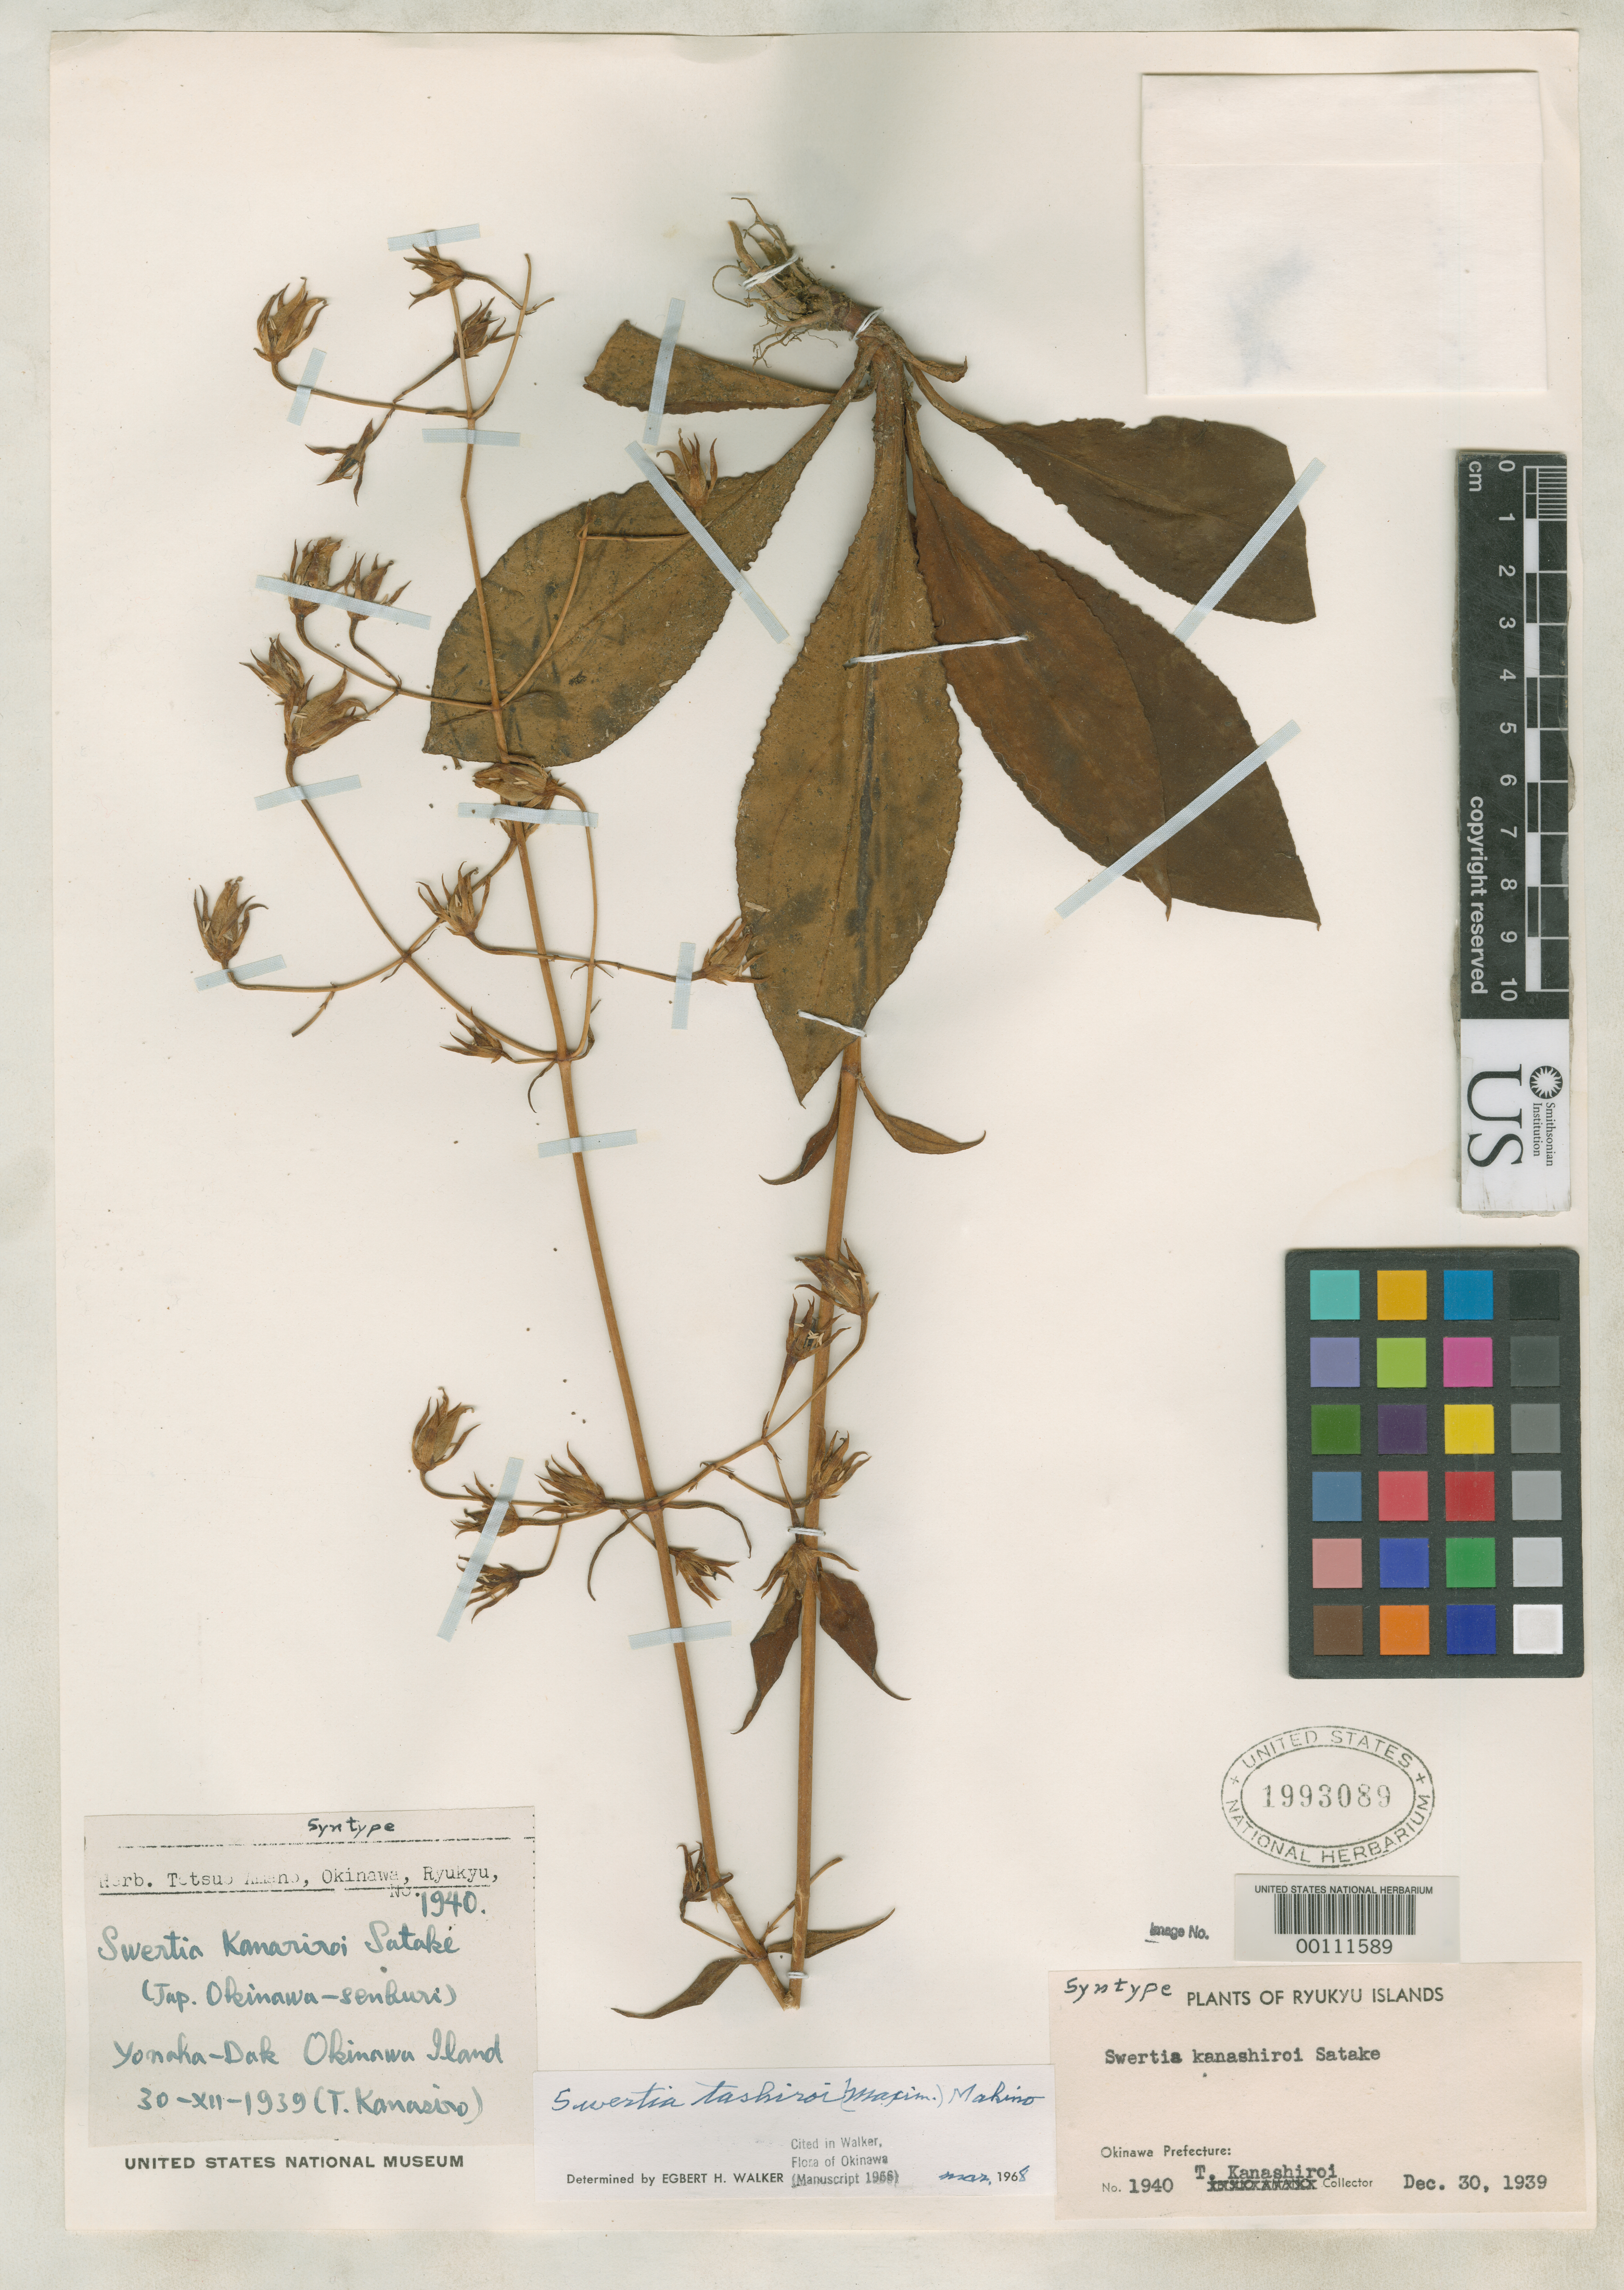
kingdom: Plantae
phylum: Tracheophyta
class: Magnoliopsida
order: Gentianales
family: Gentianaceae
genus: Swertia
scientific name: Swertia kanasiroi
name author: Satake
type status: Isotype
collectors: T. Kanashiro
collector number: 1940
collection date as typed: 30 Dec 1939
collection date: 1939-12-30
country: Japan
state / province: Okinawa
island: Okinawa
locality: Mount Yonaha-dake.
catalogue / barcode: US 1993089